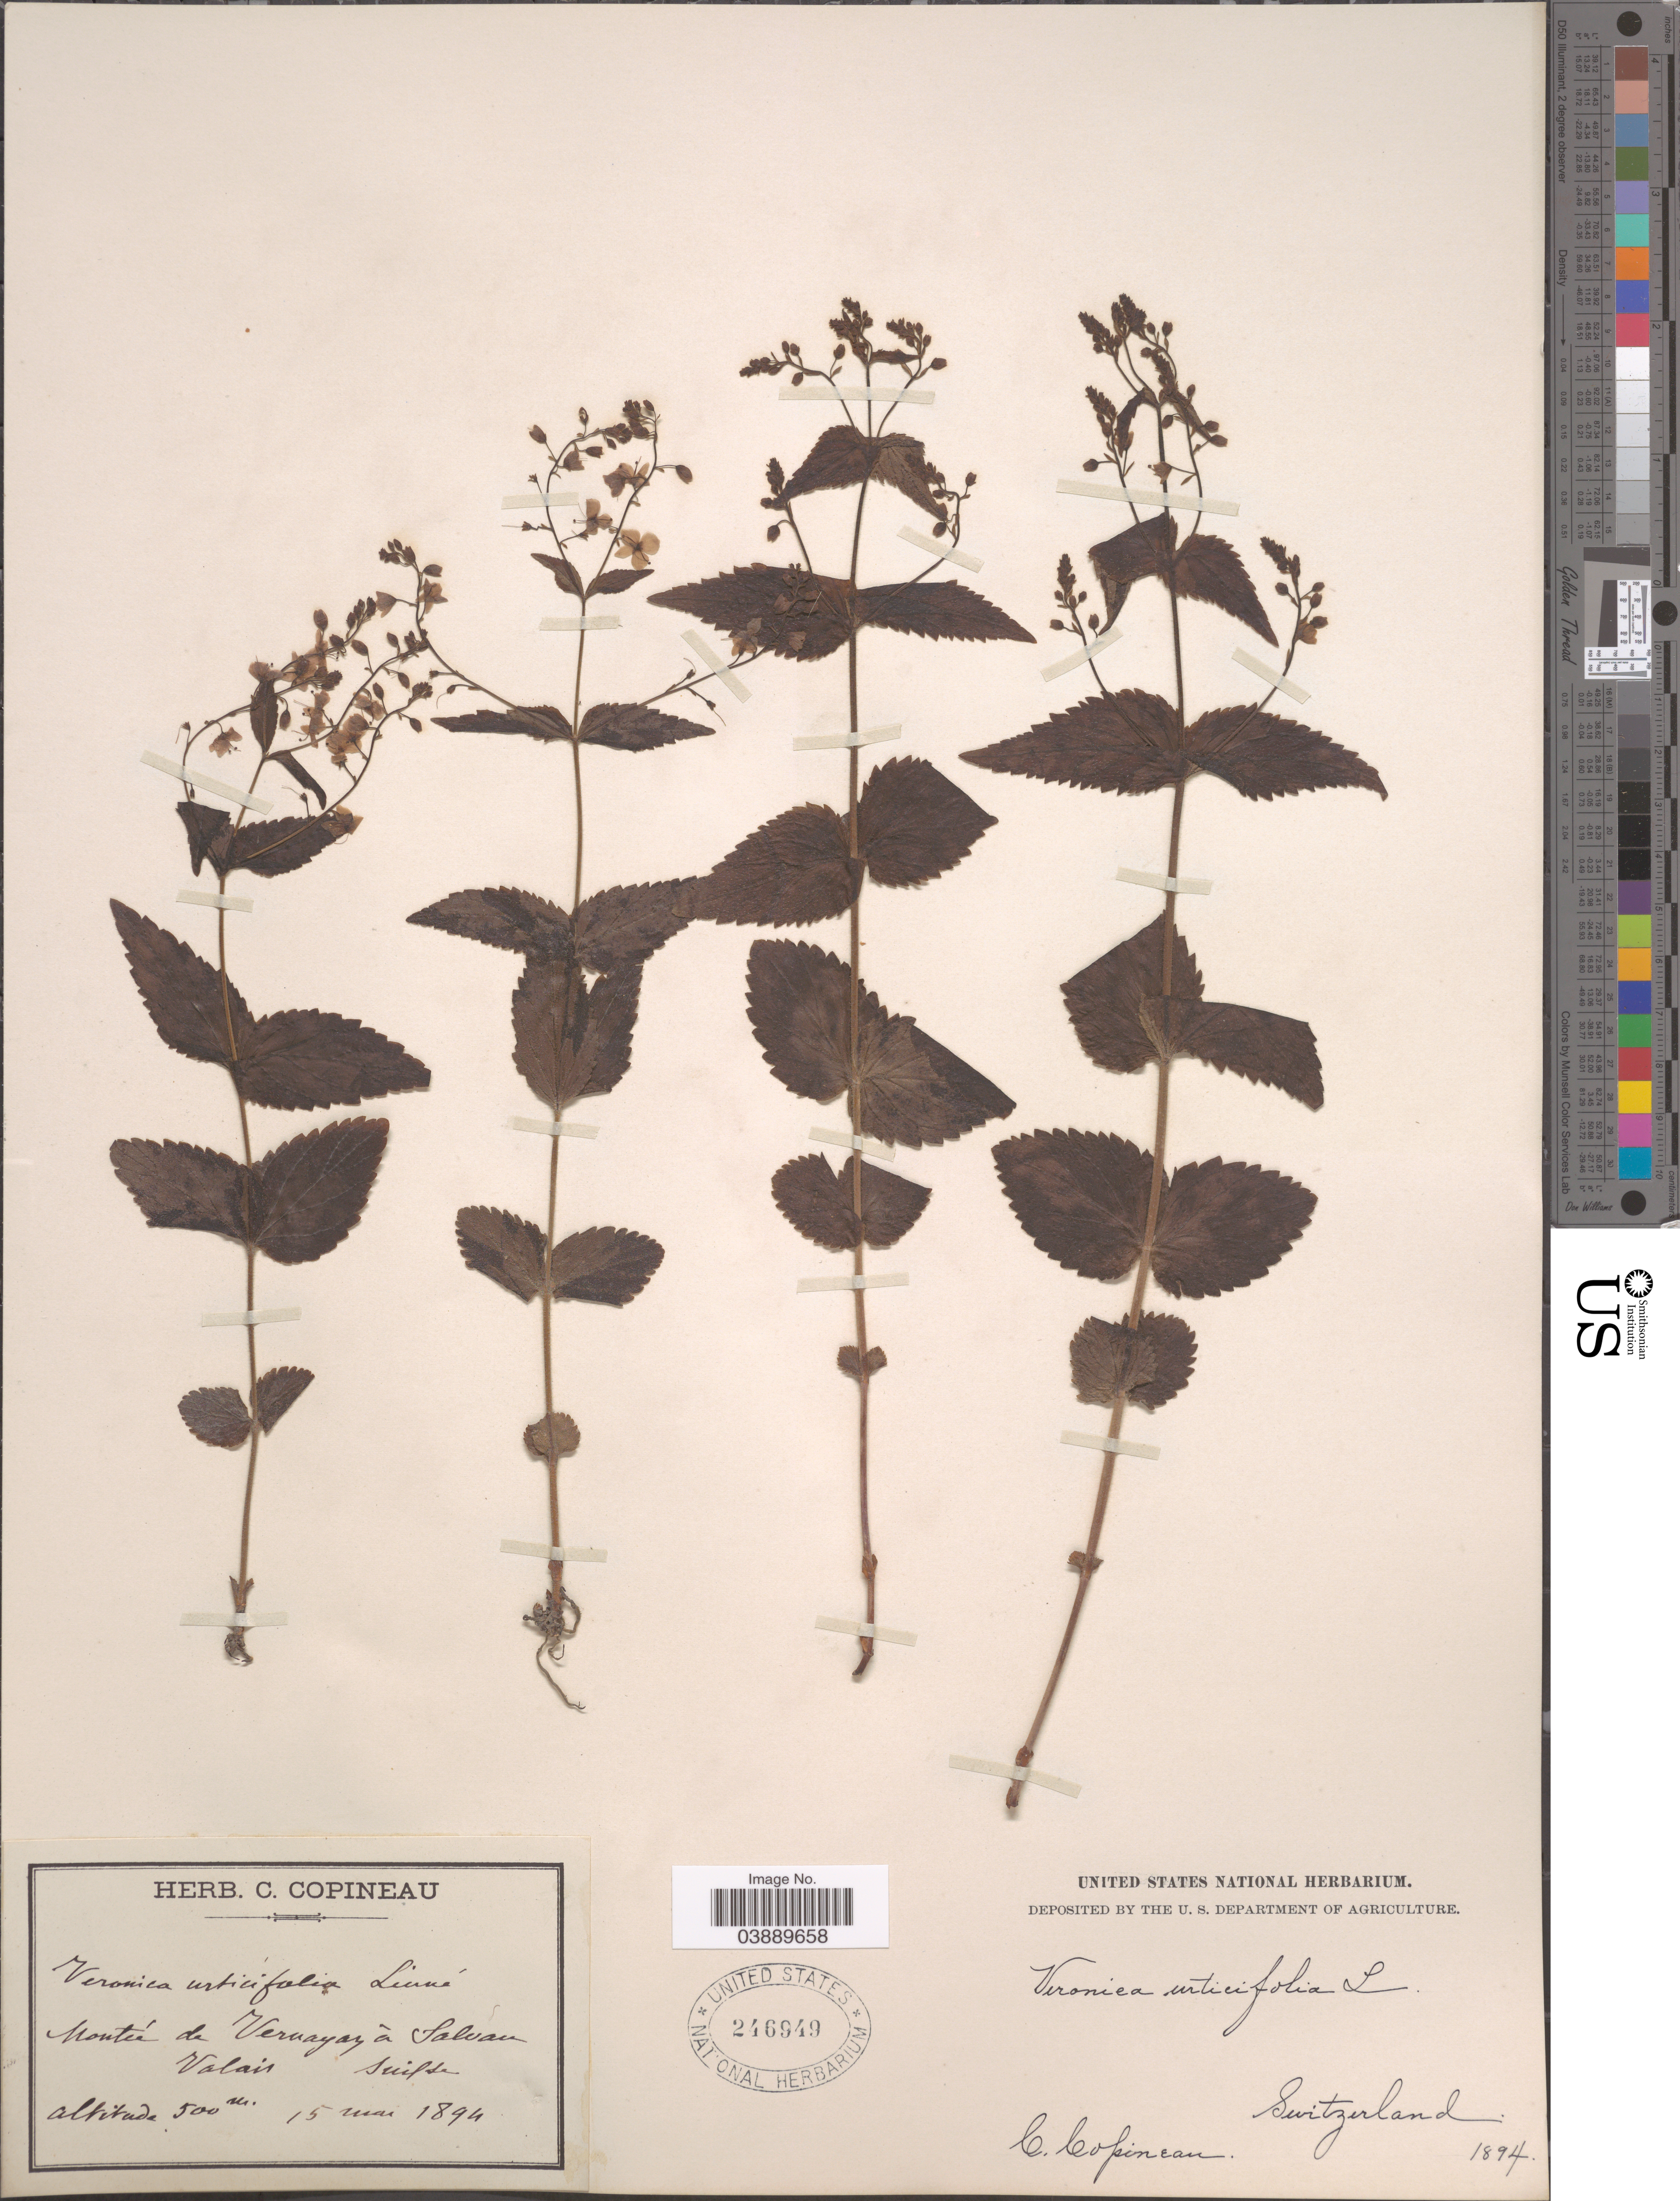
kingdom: Plantae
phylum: Tracheophyta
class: Magnoliopsida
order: Lamiales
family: Plantaginaceae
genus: Veronica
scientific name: Veronica urticifolia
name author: Jacq.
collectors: C. Copineau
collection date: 1894-05-15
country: Switzerland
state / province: Valais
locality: Monté de Vernayaz á Salvan Valais.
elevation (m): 500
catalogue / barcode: US 246949